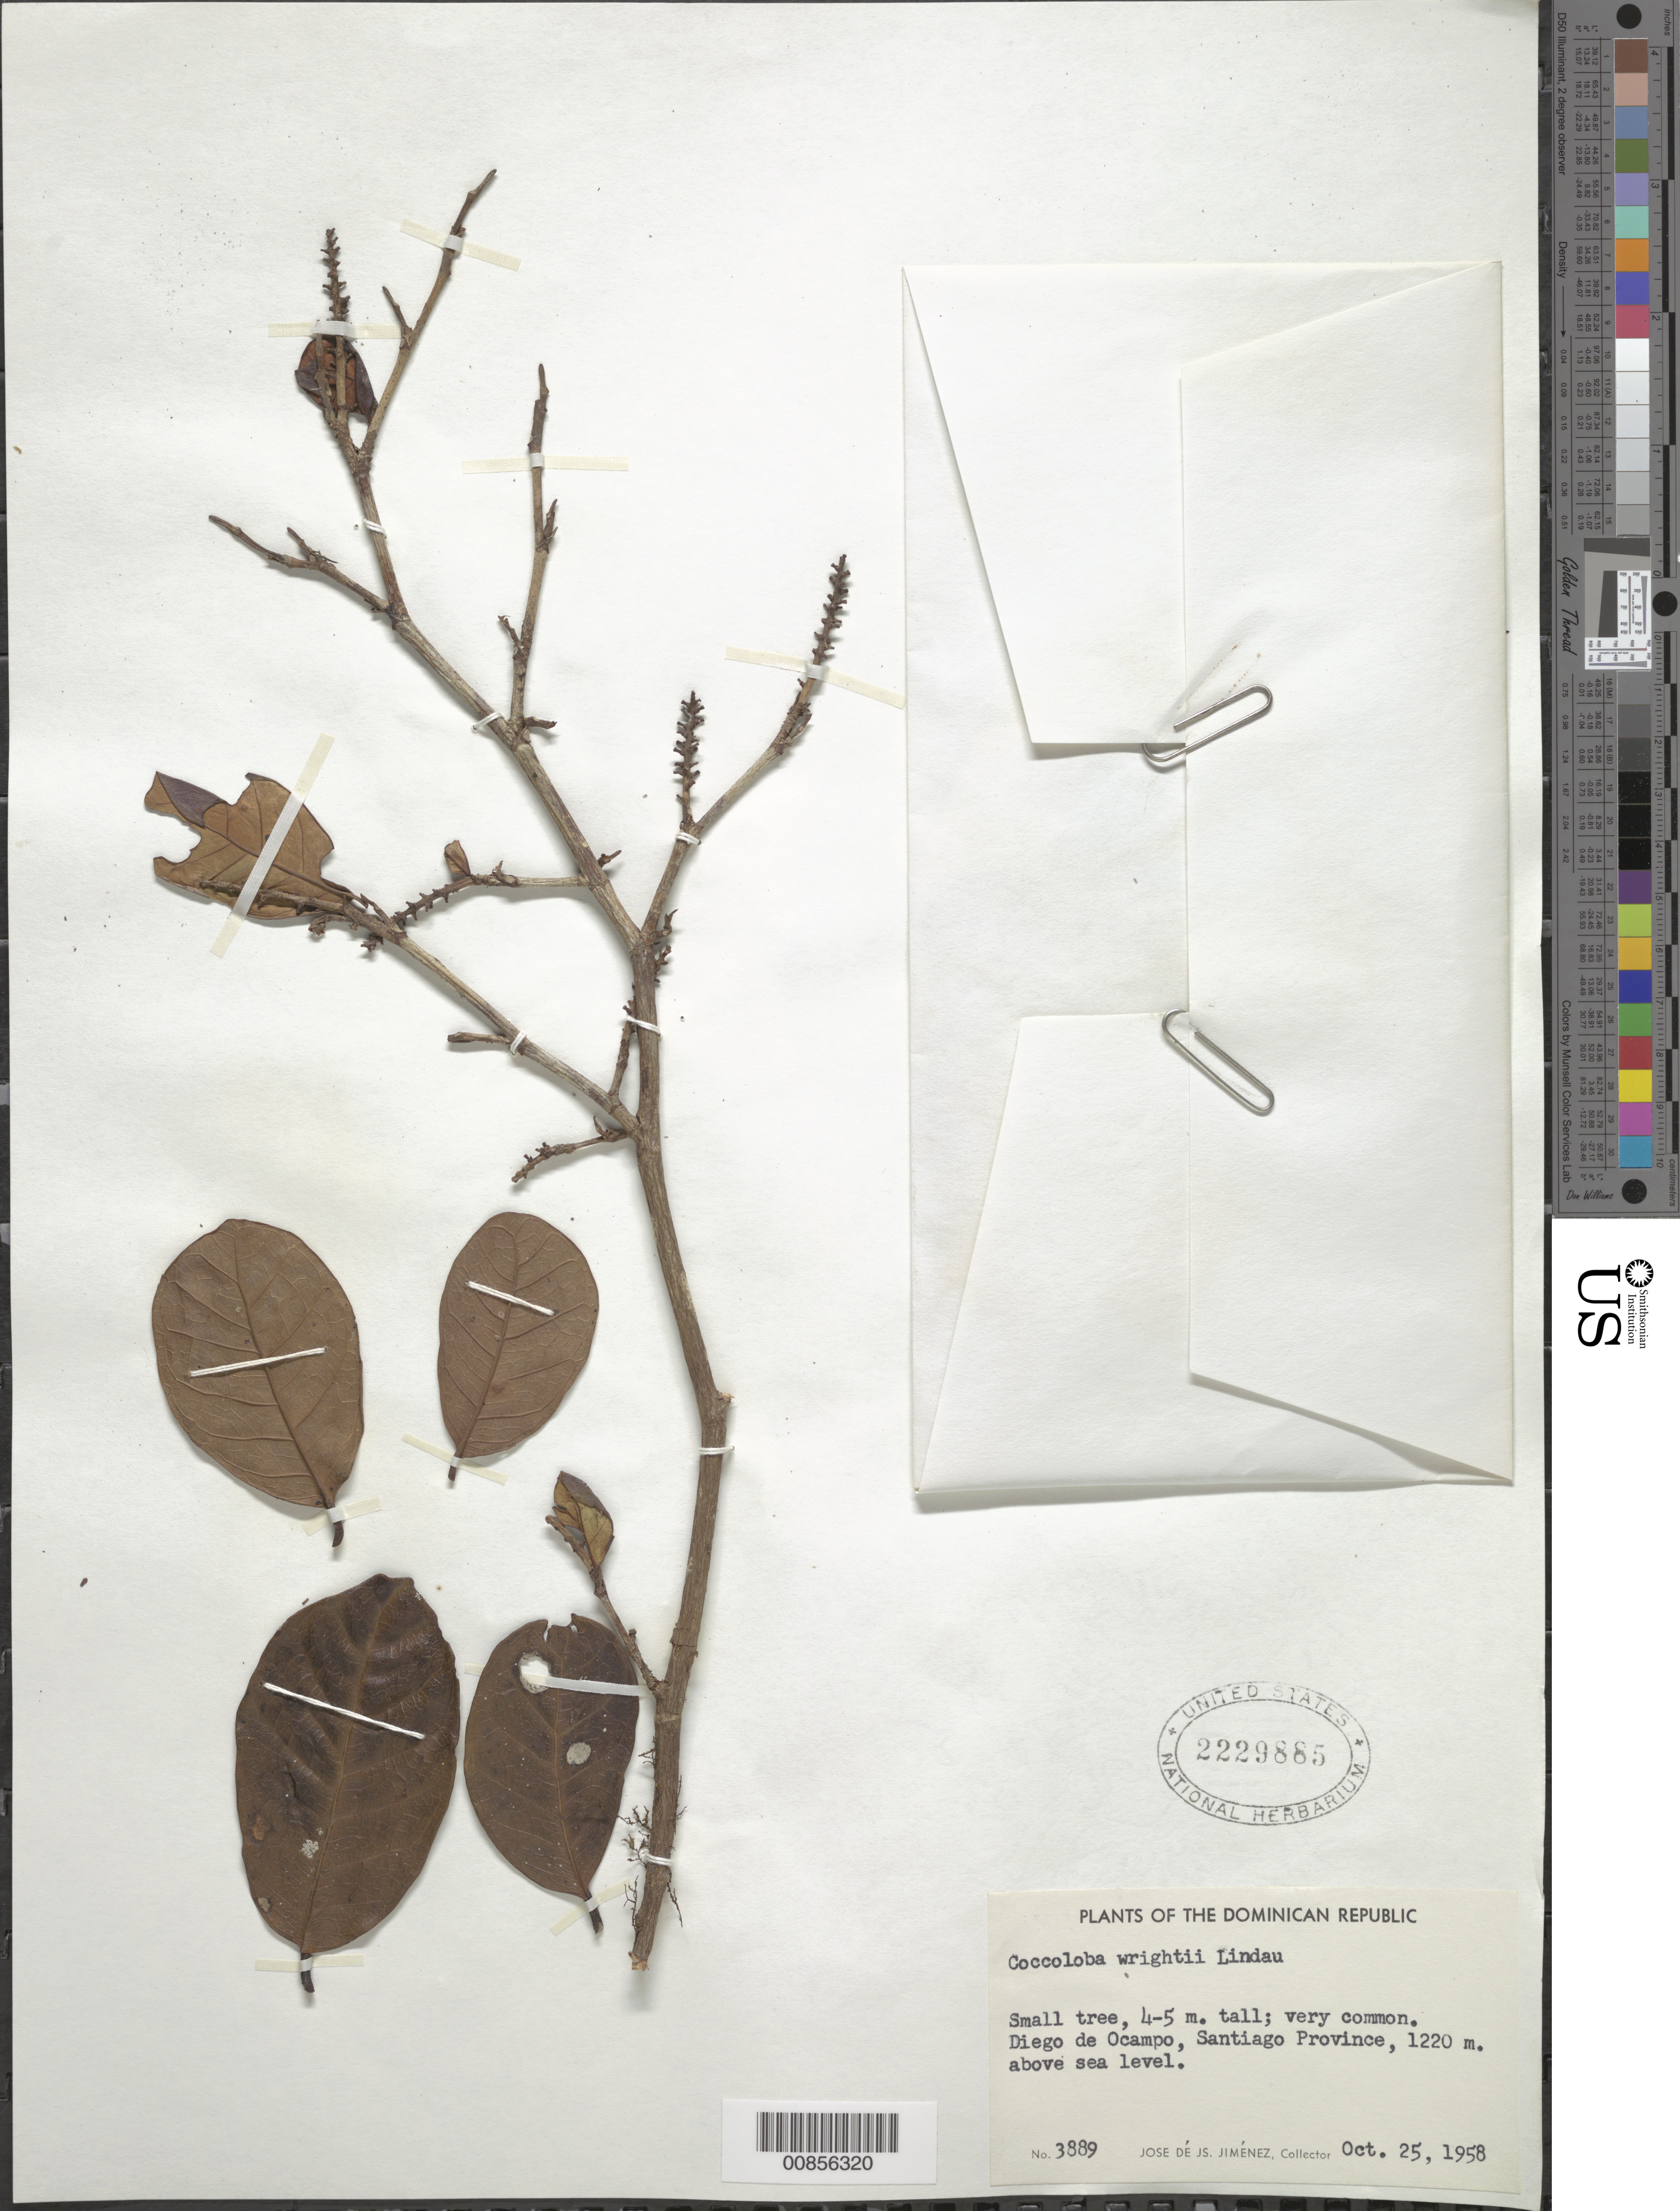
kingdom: Plantae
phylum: Tracheophyta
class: Magnoliopsida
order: Caryophyllales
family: Polygonaceae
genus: Coccoloba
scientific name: Coccoloba wrightii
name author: Lindau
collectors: J. J. Jiménez Almonte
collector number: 3889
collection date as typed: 25 Oct 1958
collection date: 1958-10-25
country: Dominican Republic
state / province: Santiago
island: Hispaniola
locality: Diego de Ocampo.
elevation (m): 1220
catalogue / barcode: US 2229885